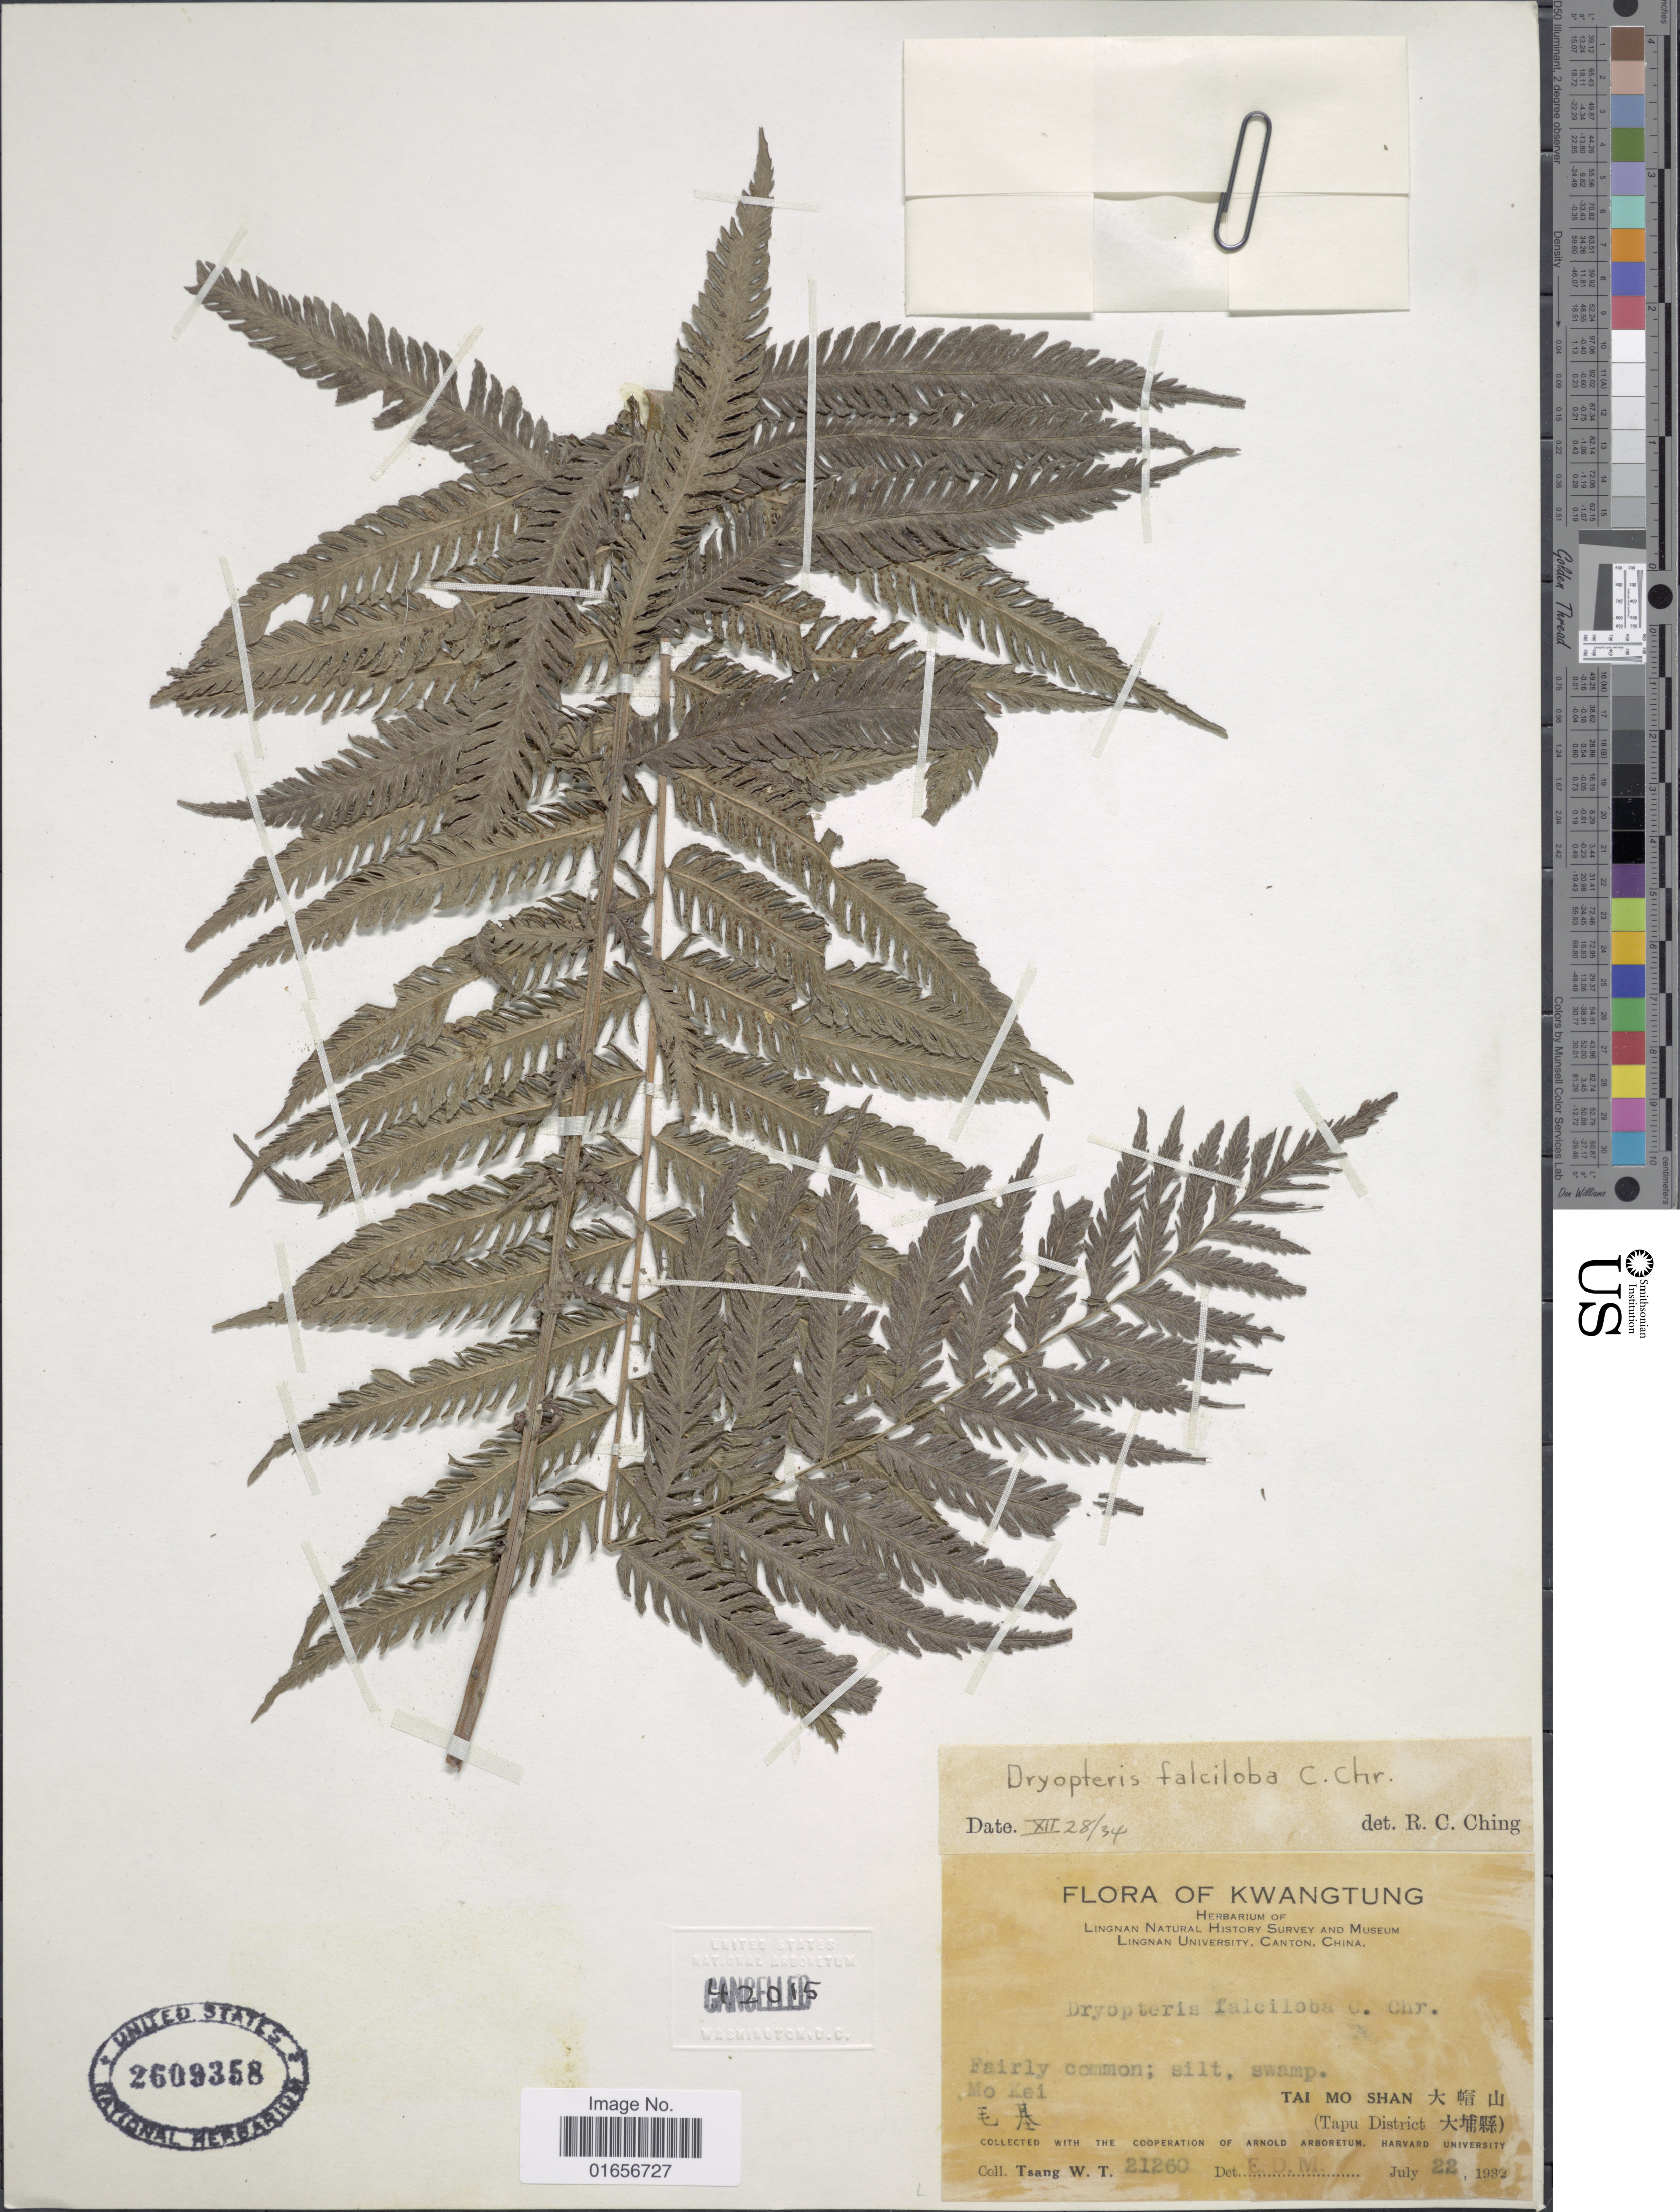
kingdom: Plantae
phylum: Tracheophyta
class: Polypodiopsida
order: Polypodiales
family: Thelypteridaceae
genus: Pseudocyclosorus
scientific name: Pseudocyclosorus falcilobus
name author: (Hook.) Ching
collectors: W. T. Tsang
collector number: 21260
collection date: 1932-07-22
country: China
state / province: Guangdong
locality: KwatungMokei, Tai Mo Shan, (Tapu District)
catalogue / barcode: US 2609358